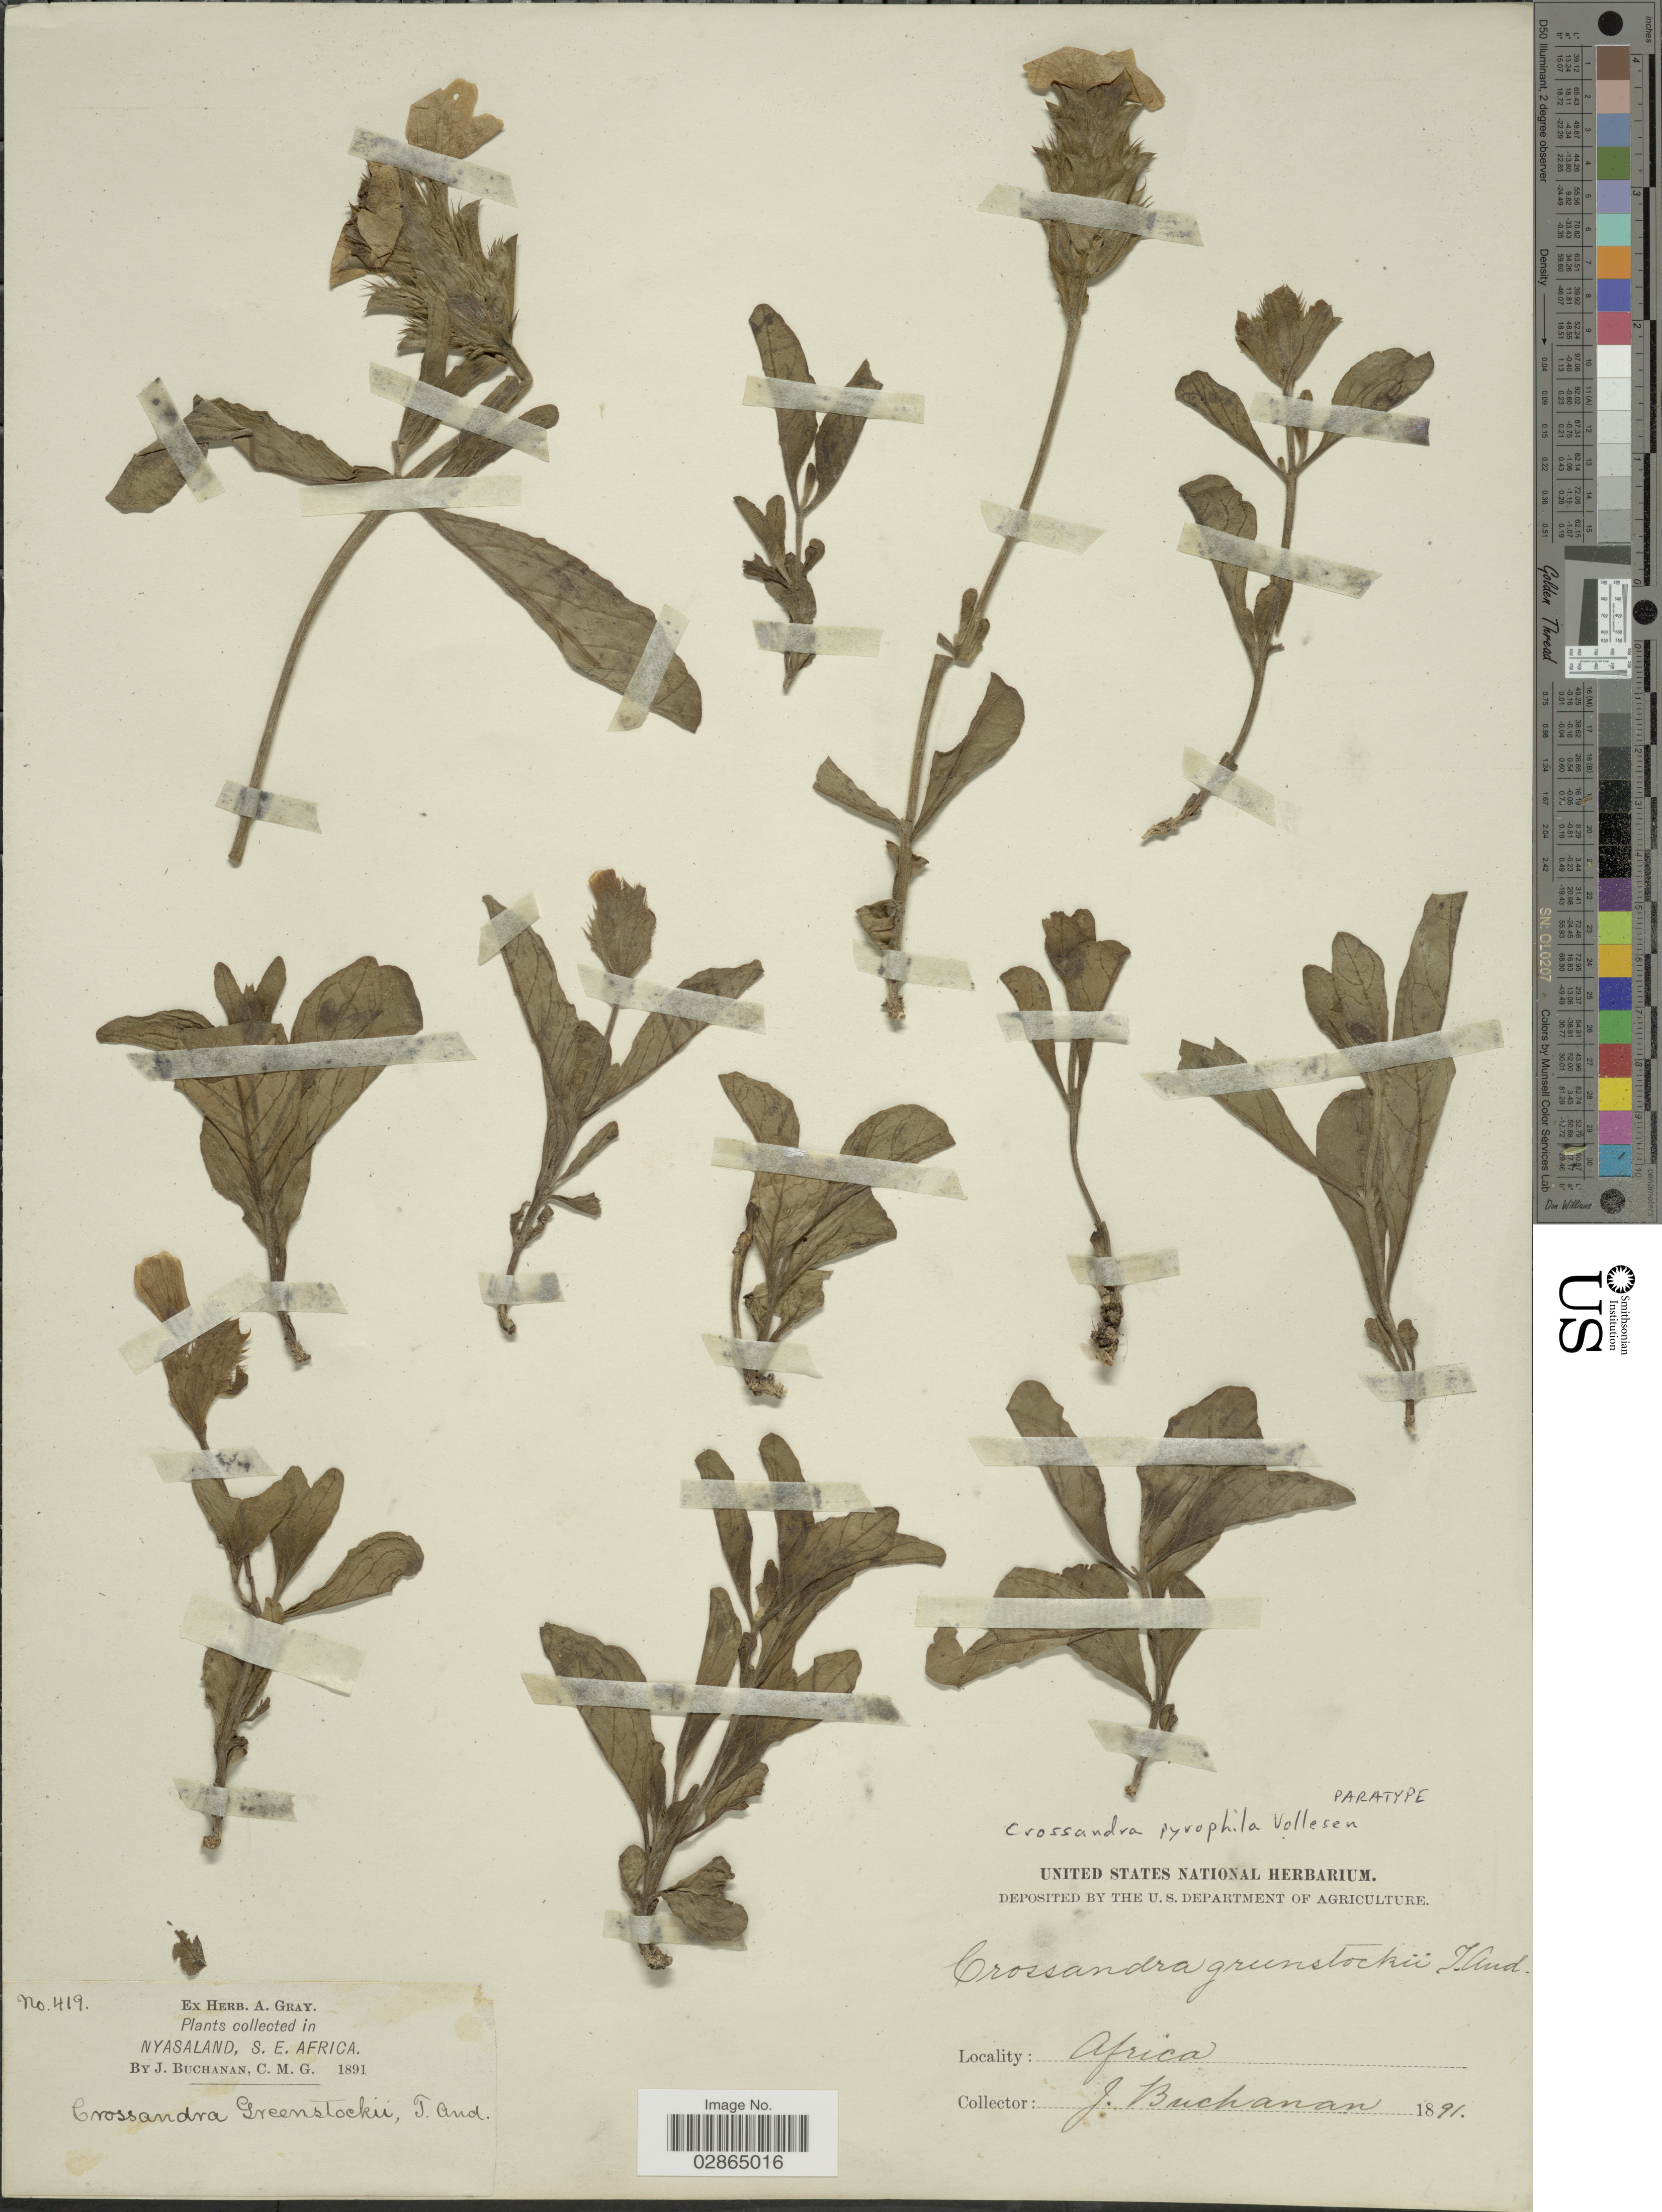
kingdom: Plantae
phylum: Tracheophyta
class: Magnoliopsida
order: Lamiales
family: Acanthaceae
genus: Crossandra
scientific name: Crossandra pyrophila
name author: Vollesen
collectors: J. Buchanan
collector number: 419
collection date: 1891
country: Malawi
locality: Nyasaland, S. E. Africa.